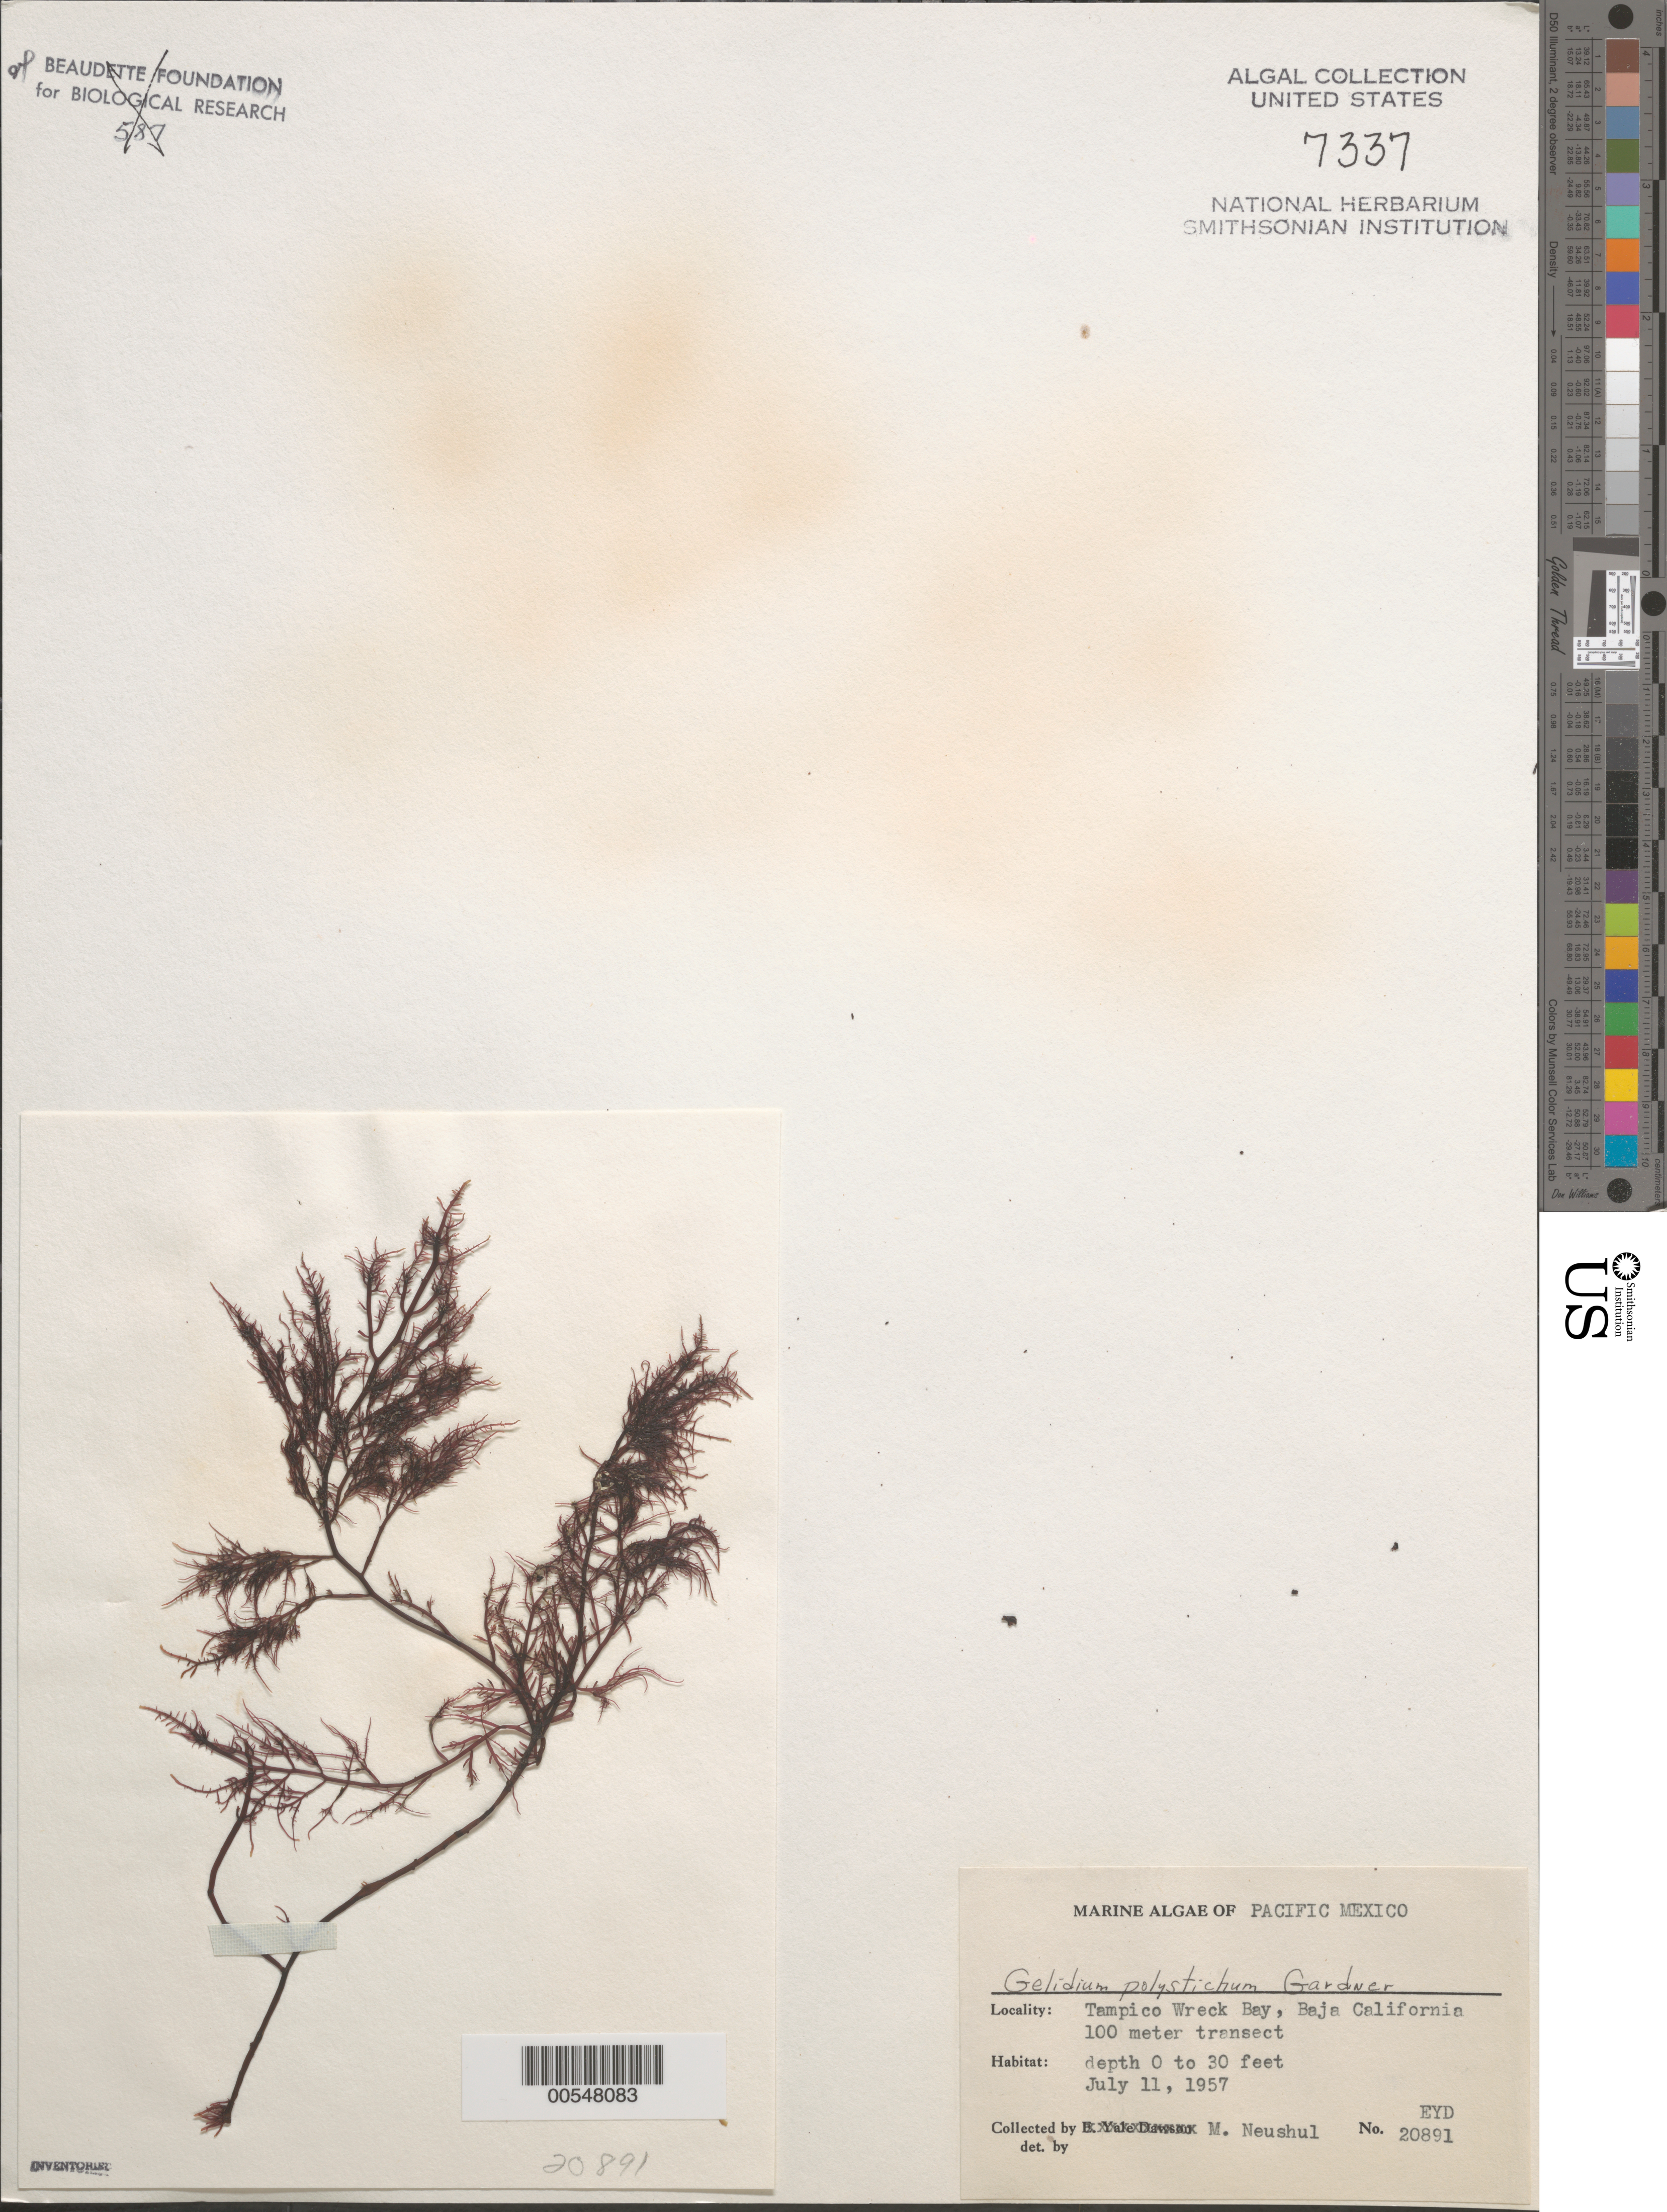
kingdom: Plantae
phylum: Rhodophyta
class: Florideophyceae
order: Gelidiales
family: Gelidiaceae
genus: Gelidium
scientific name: Gelidium purpurascens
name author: N.L. Gardner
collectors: M. Neushul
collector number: EYD 20891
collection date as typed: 11 Jul 1957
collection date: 1957-07-11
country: Mexico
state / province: Baja California Norte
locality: Tampico Wreck Bay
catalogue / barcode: US 7337